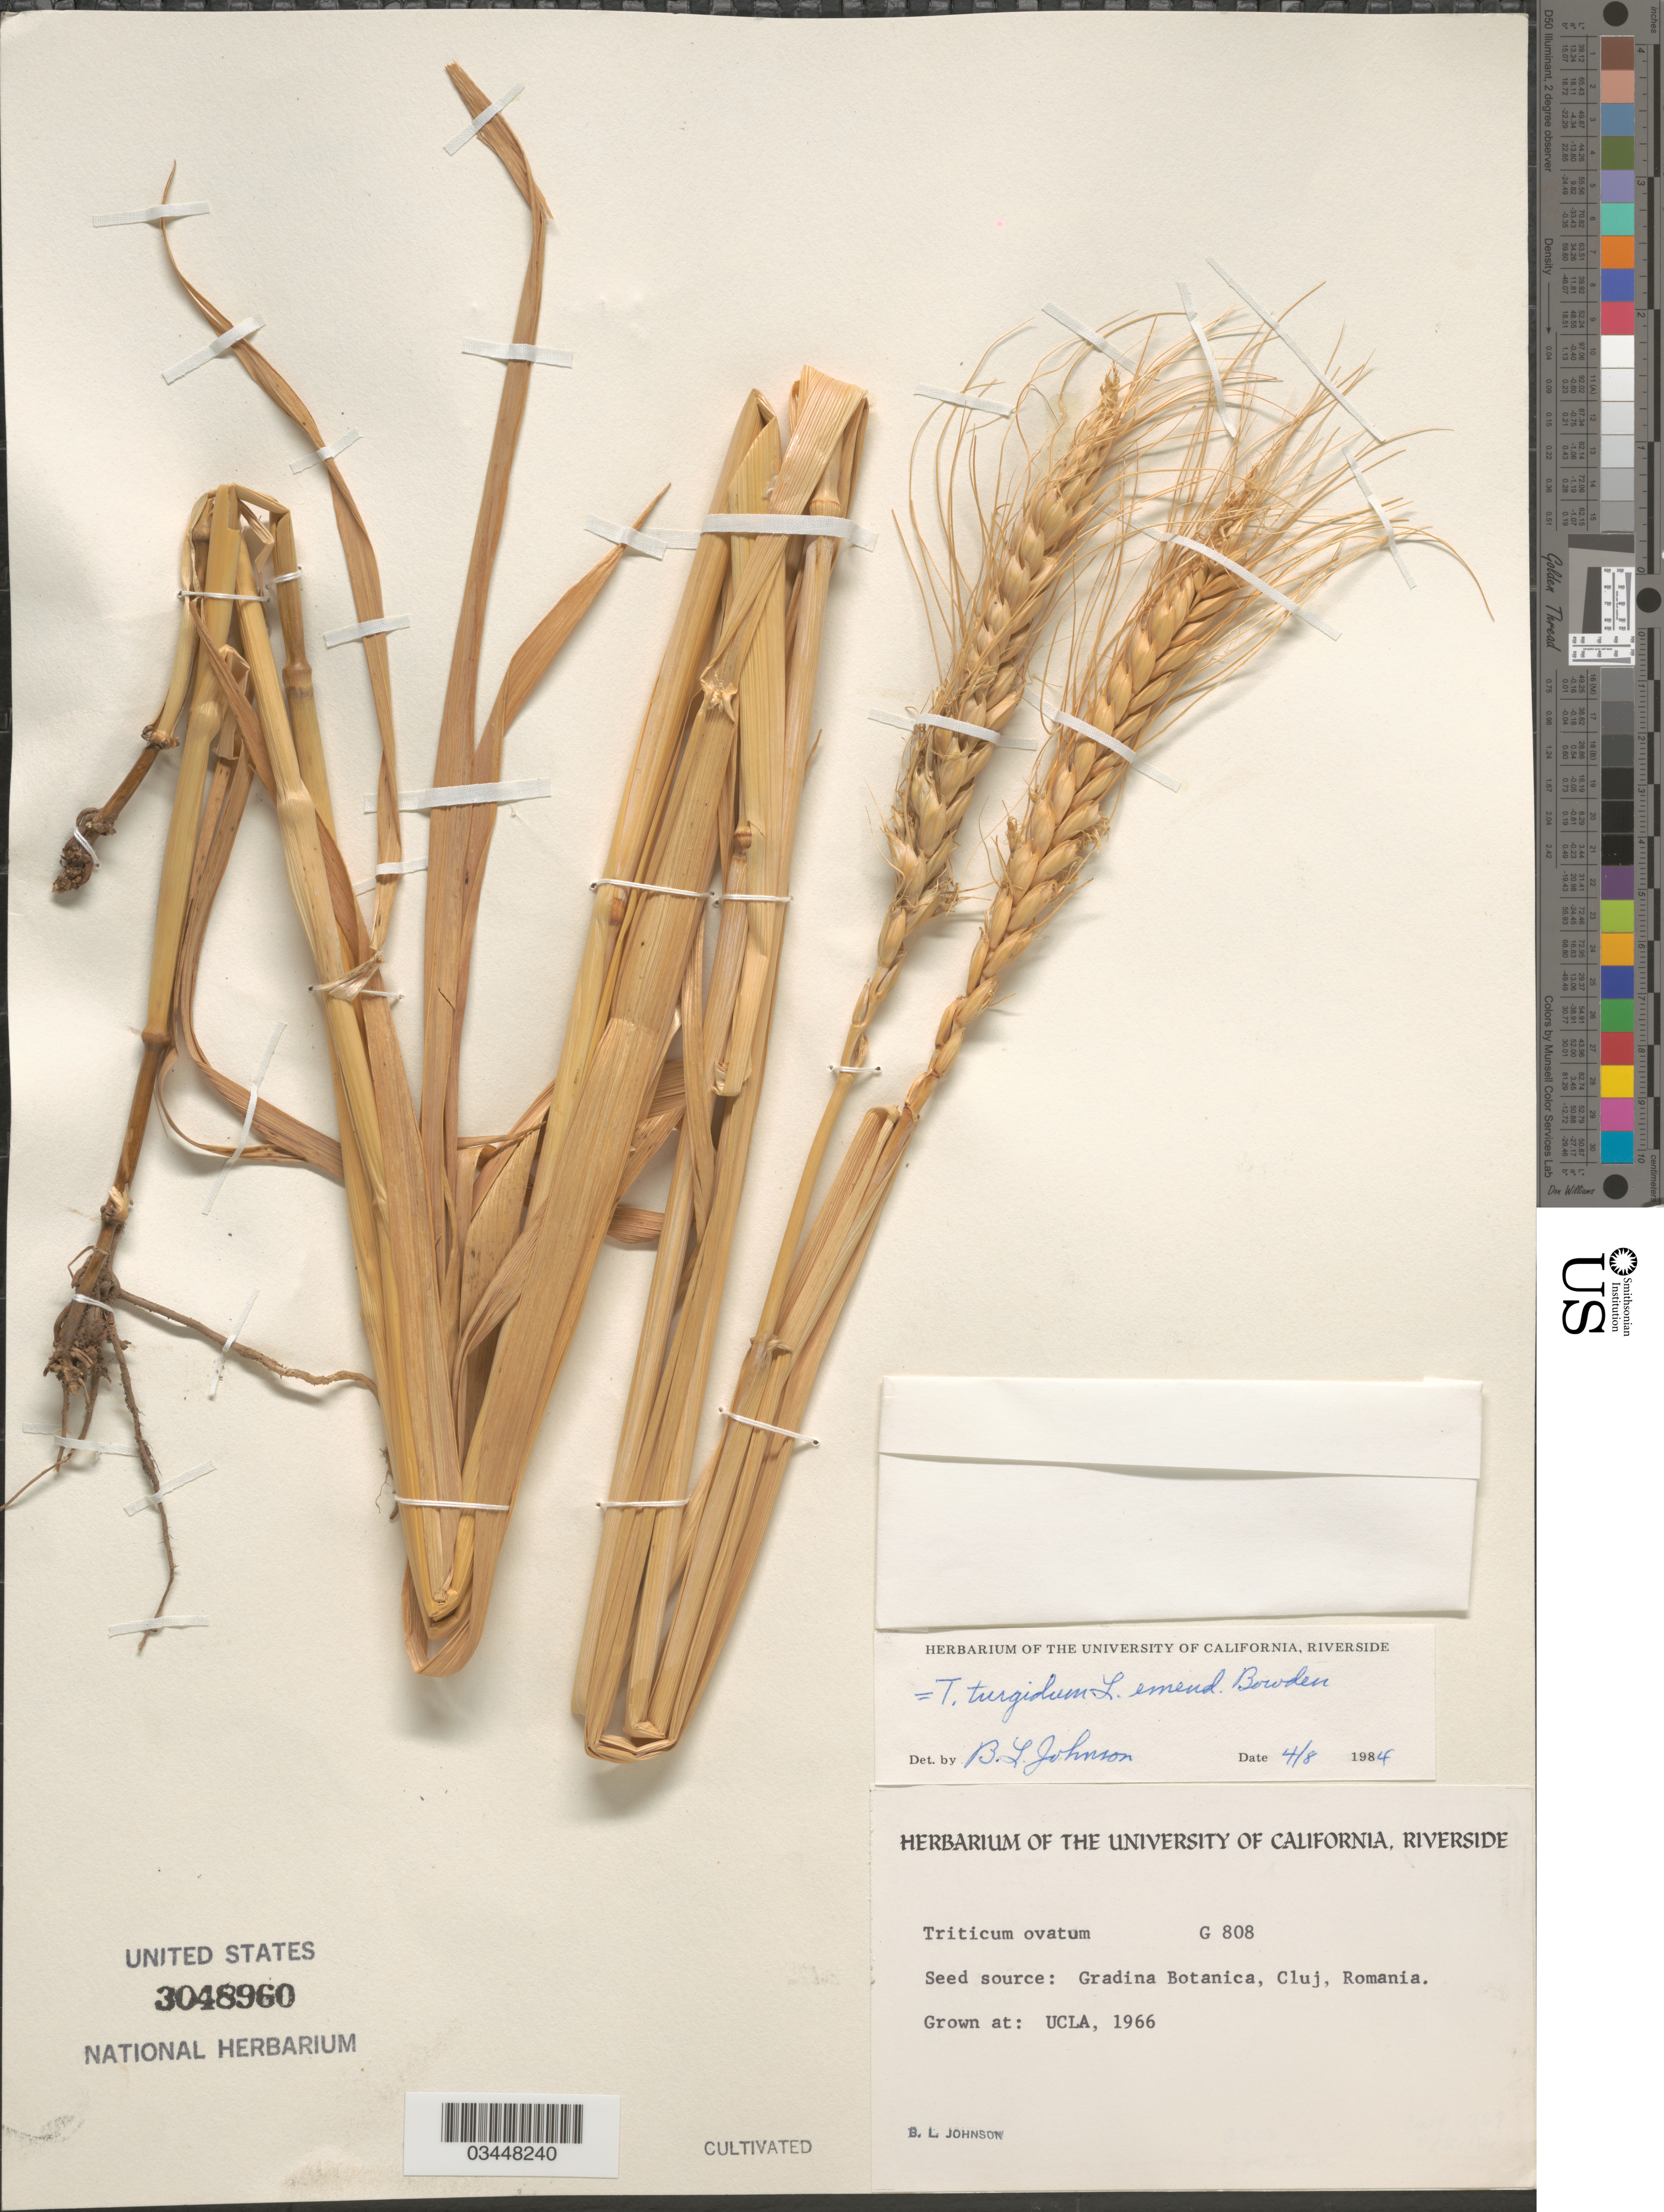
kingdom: Plantae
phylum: Tracheophyta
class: Liliopsida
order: Poales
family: Poaceae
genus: Triticum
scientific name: Triticum polonicum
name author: L.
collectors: B. Johnson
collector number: G808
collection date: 1966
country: United States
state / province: California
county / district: Los Angeles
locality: UCLA.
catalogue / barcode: US 3048960